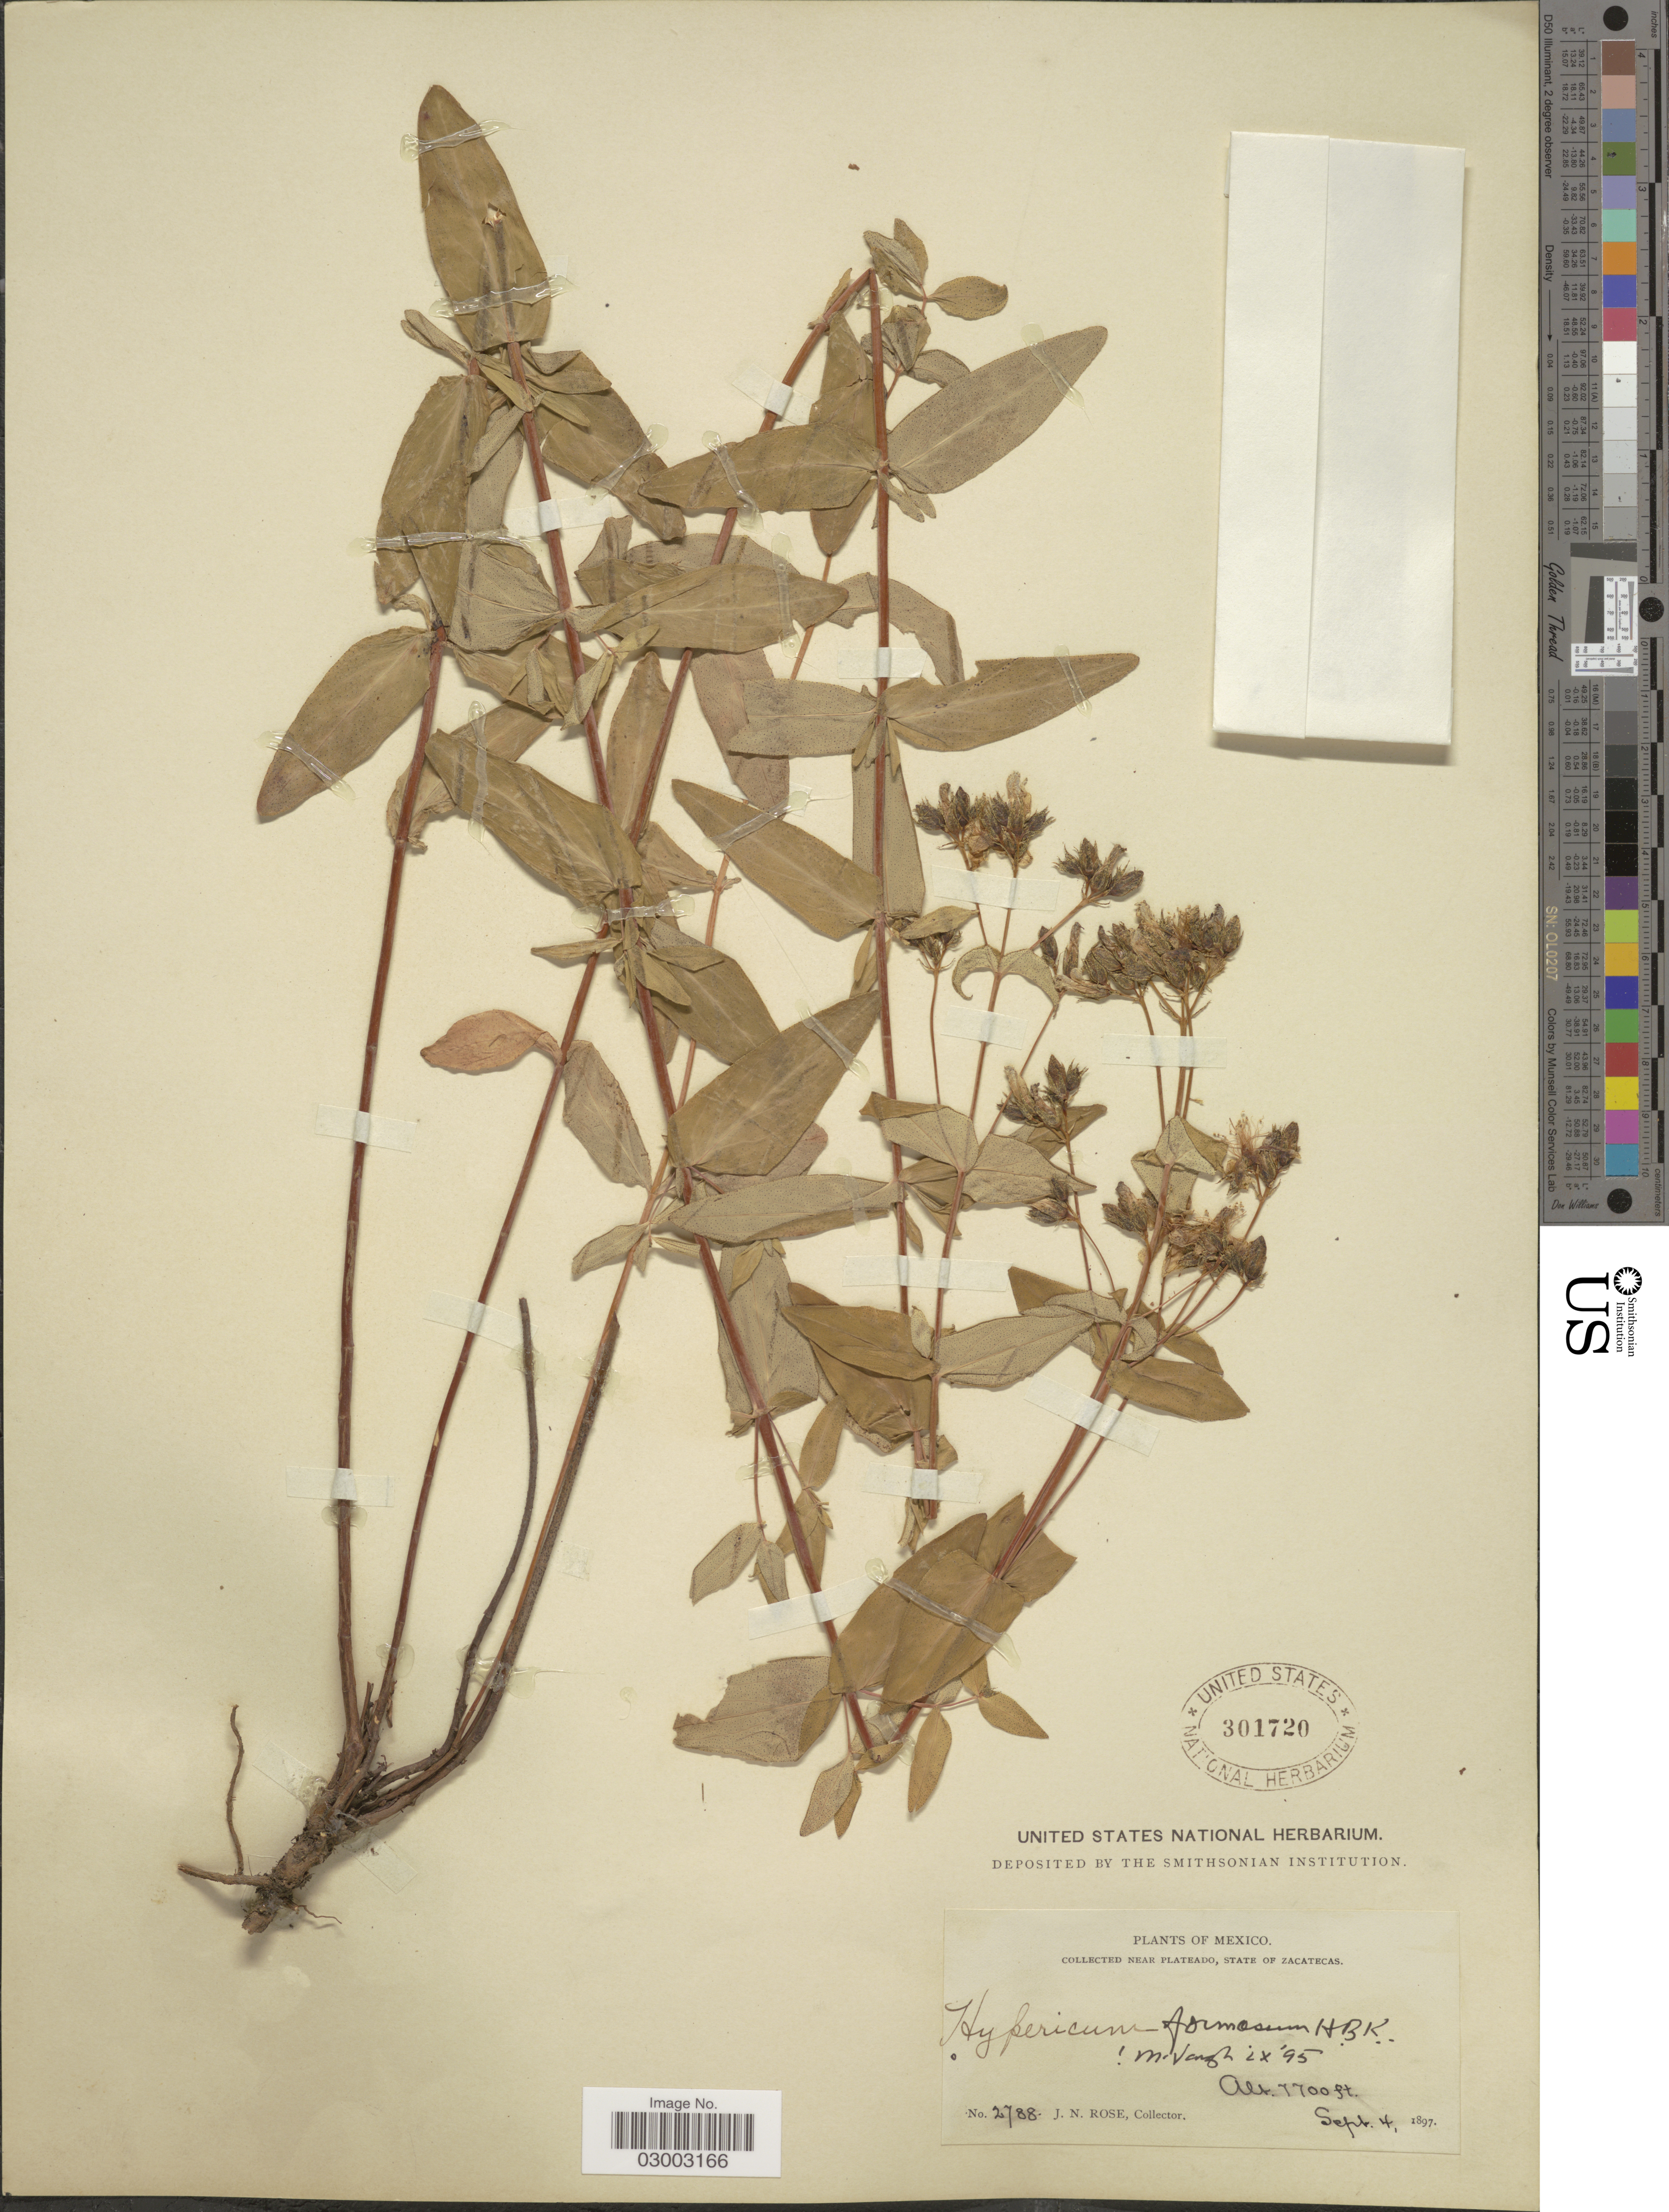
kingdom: Plantae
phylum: Tracheophyta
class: Magnoliopsida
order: Malpighiales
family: Hypericaceae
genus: Hypericum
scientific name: Hypericum formosum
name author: Kunth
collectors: J. N. Rose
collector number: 2788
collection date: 1897-09-04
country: Mexico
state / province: Zacatecas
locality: Near Plateado.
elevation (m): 518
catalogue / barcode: US 301720